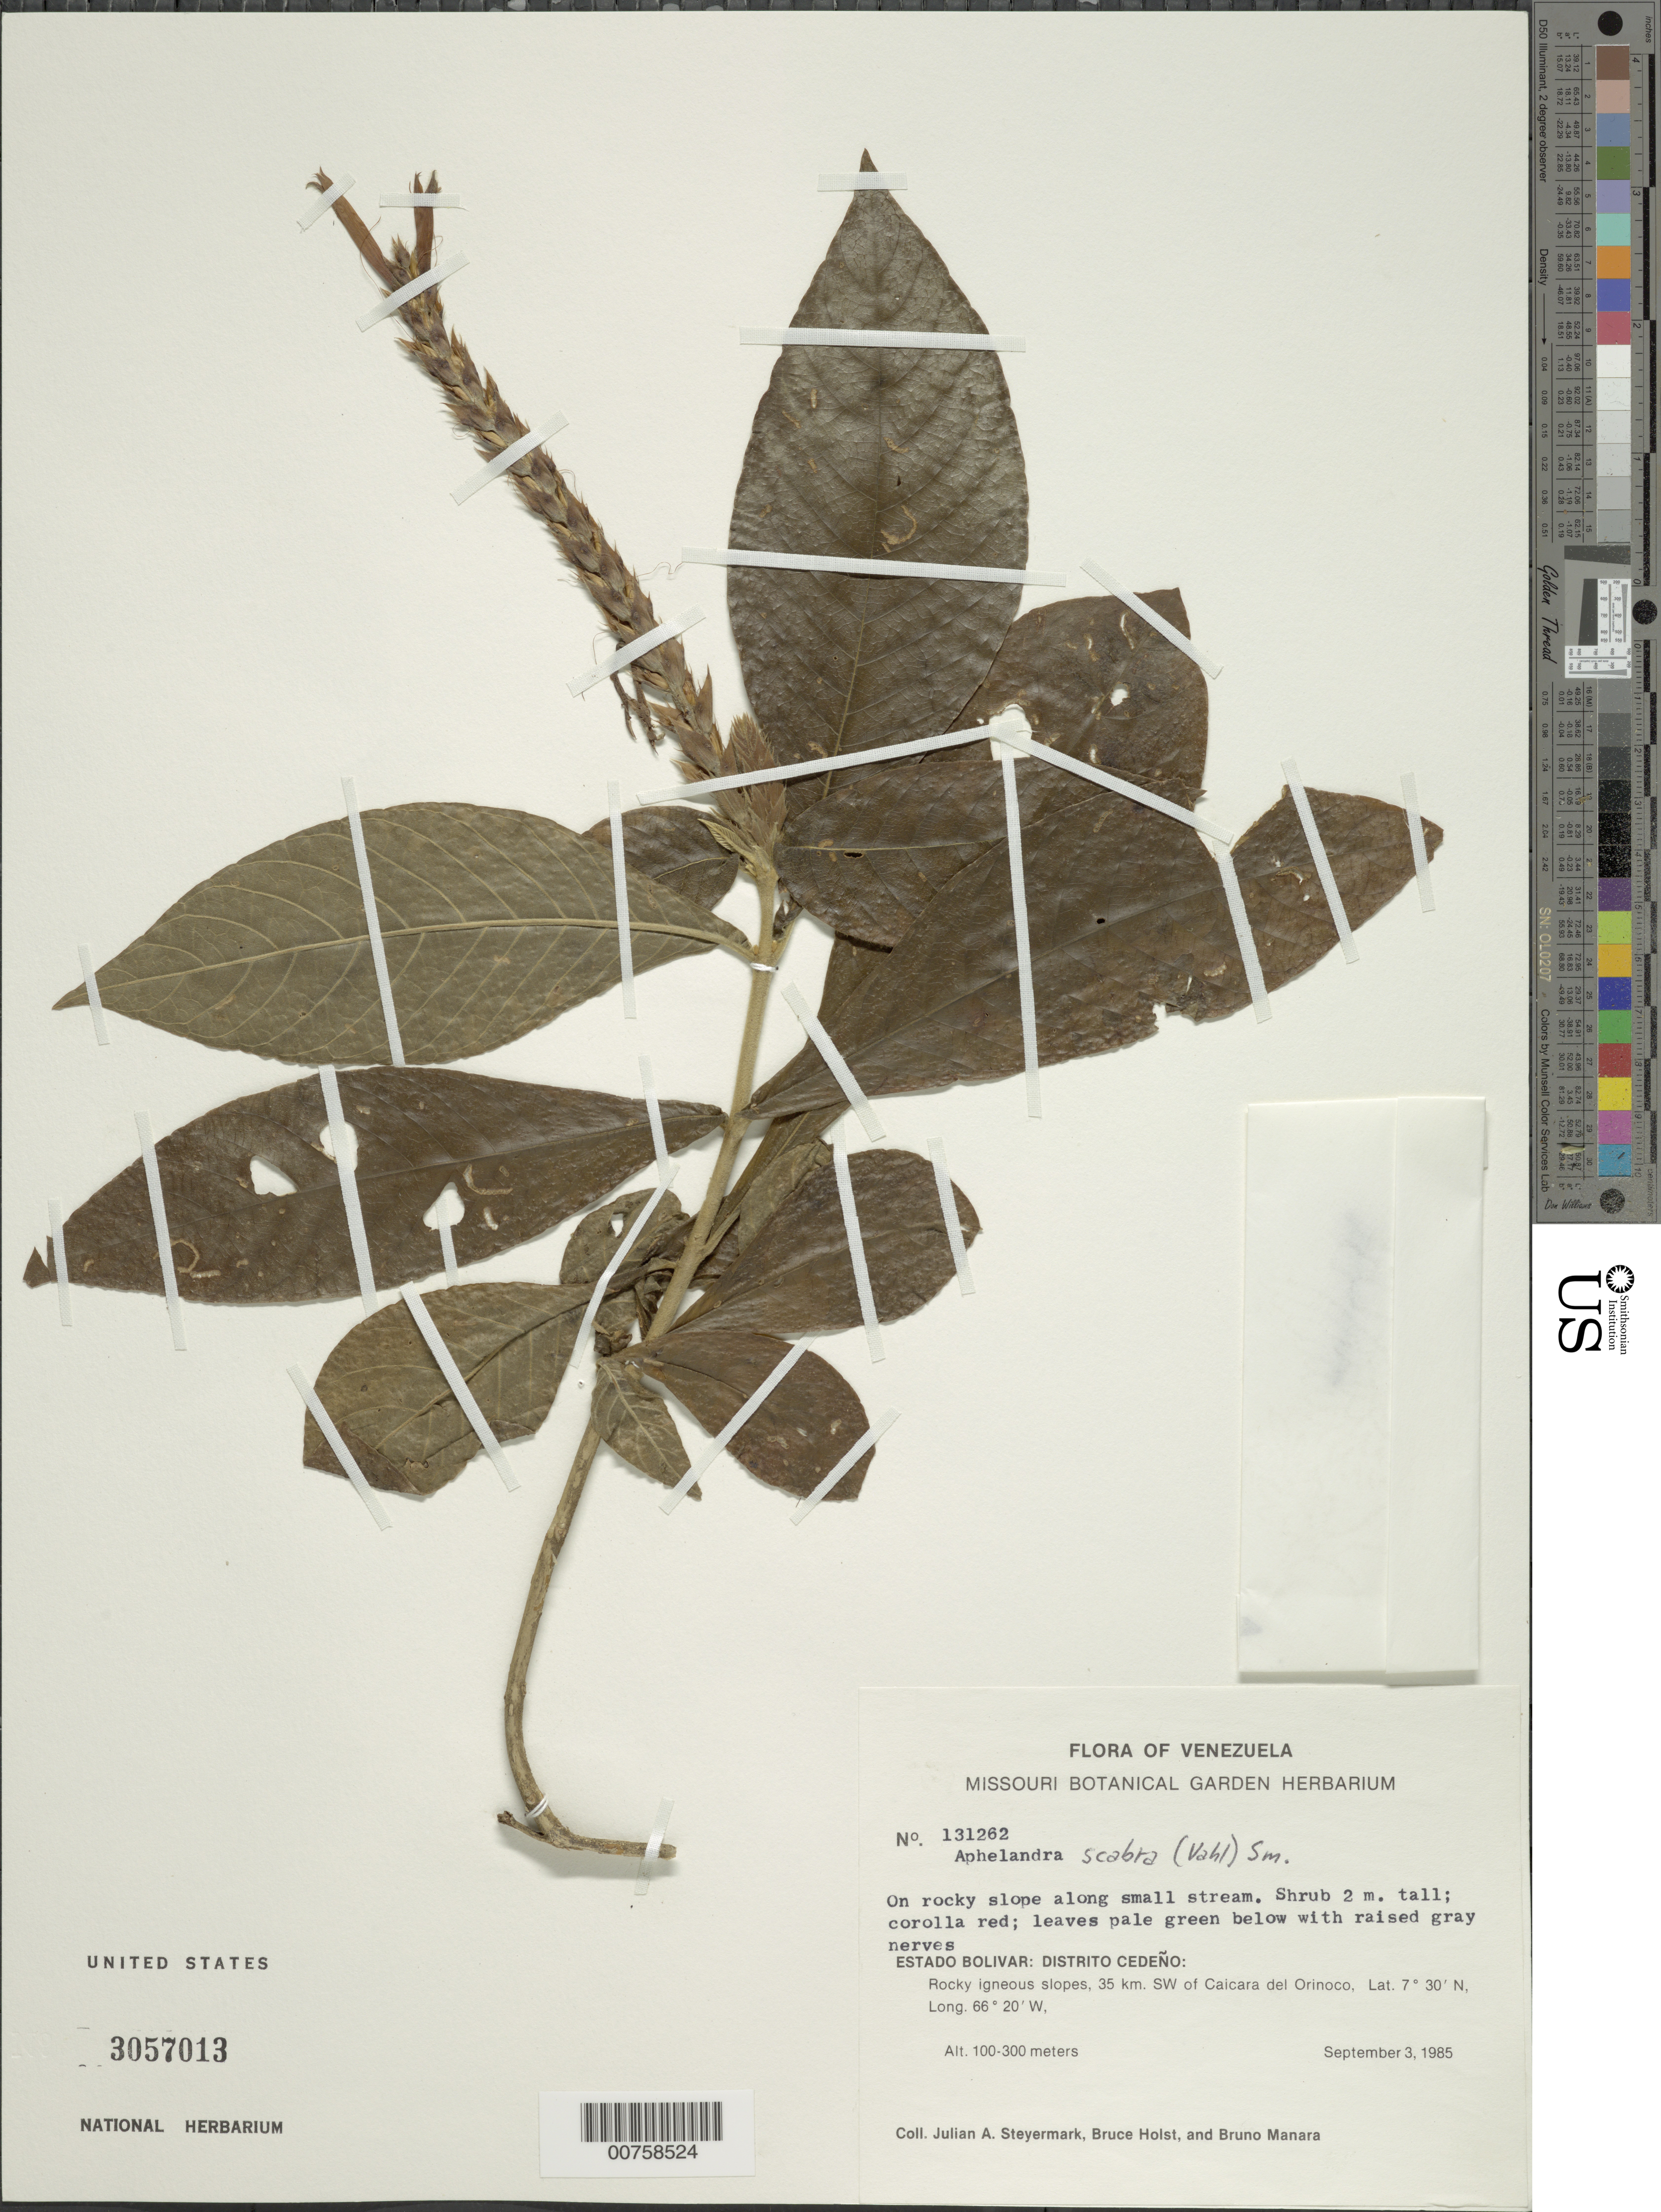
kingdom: Plantae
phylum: Tracheophyta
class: Magnoliopsida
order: Lamiales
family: Acanthaceae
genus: Aphelandra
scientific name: Aphelandra scabra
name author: (Vahl) Sm.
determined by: Wasshausen, Dieter C., (BOT), Smithsonian Institution - National Museum of Natural History (UNITED STATES)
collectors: J. Steyermark, B. Holst & B. Manara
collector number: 131262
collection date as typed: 3-Sep-85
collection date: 1985-09-03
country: Venezuela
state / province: Bolívar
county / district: Cedeño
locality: Sacuima, 22.5 km SW of Caicara del Orinoco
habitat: Rocky igneous slopes along stream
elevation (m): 100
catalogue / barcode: US 3057013